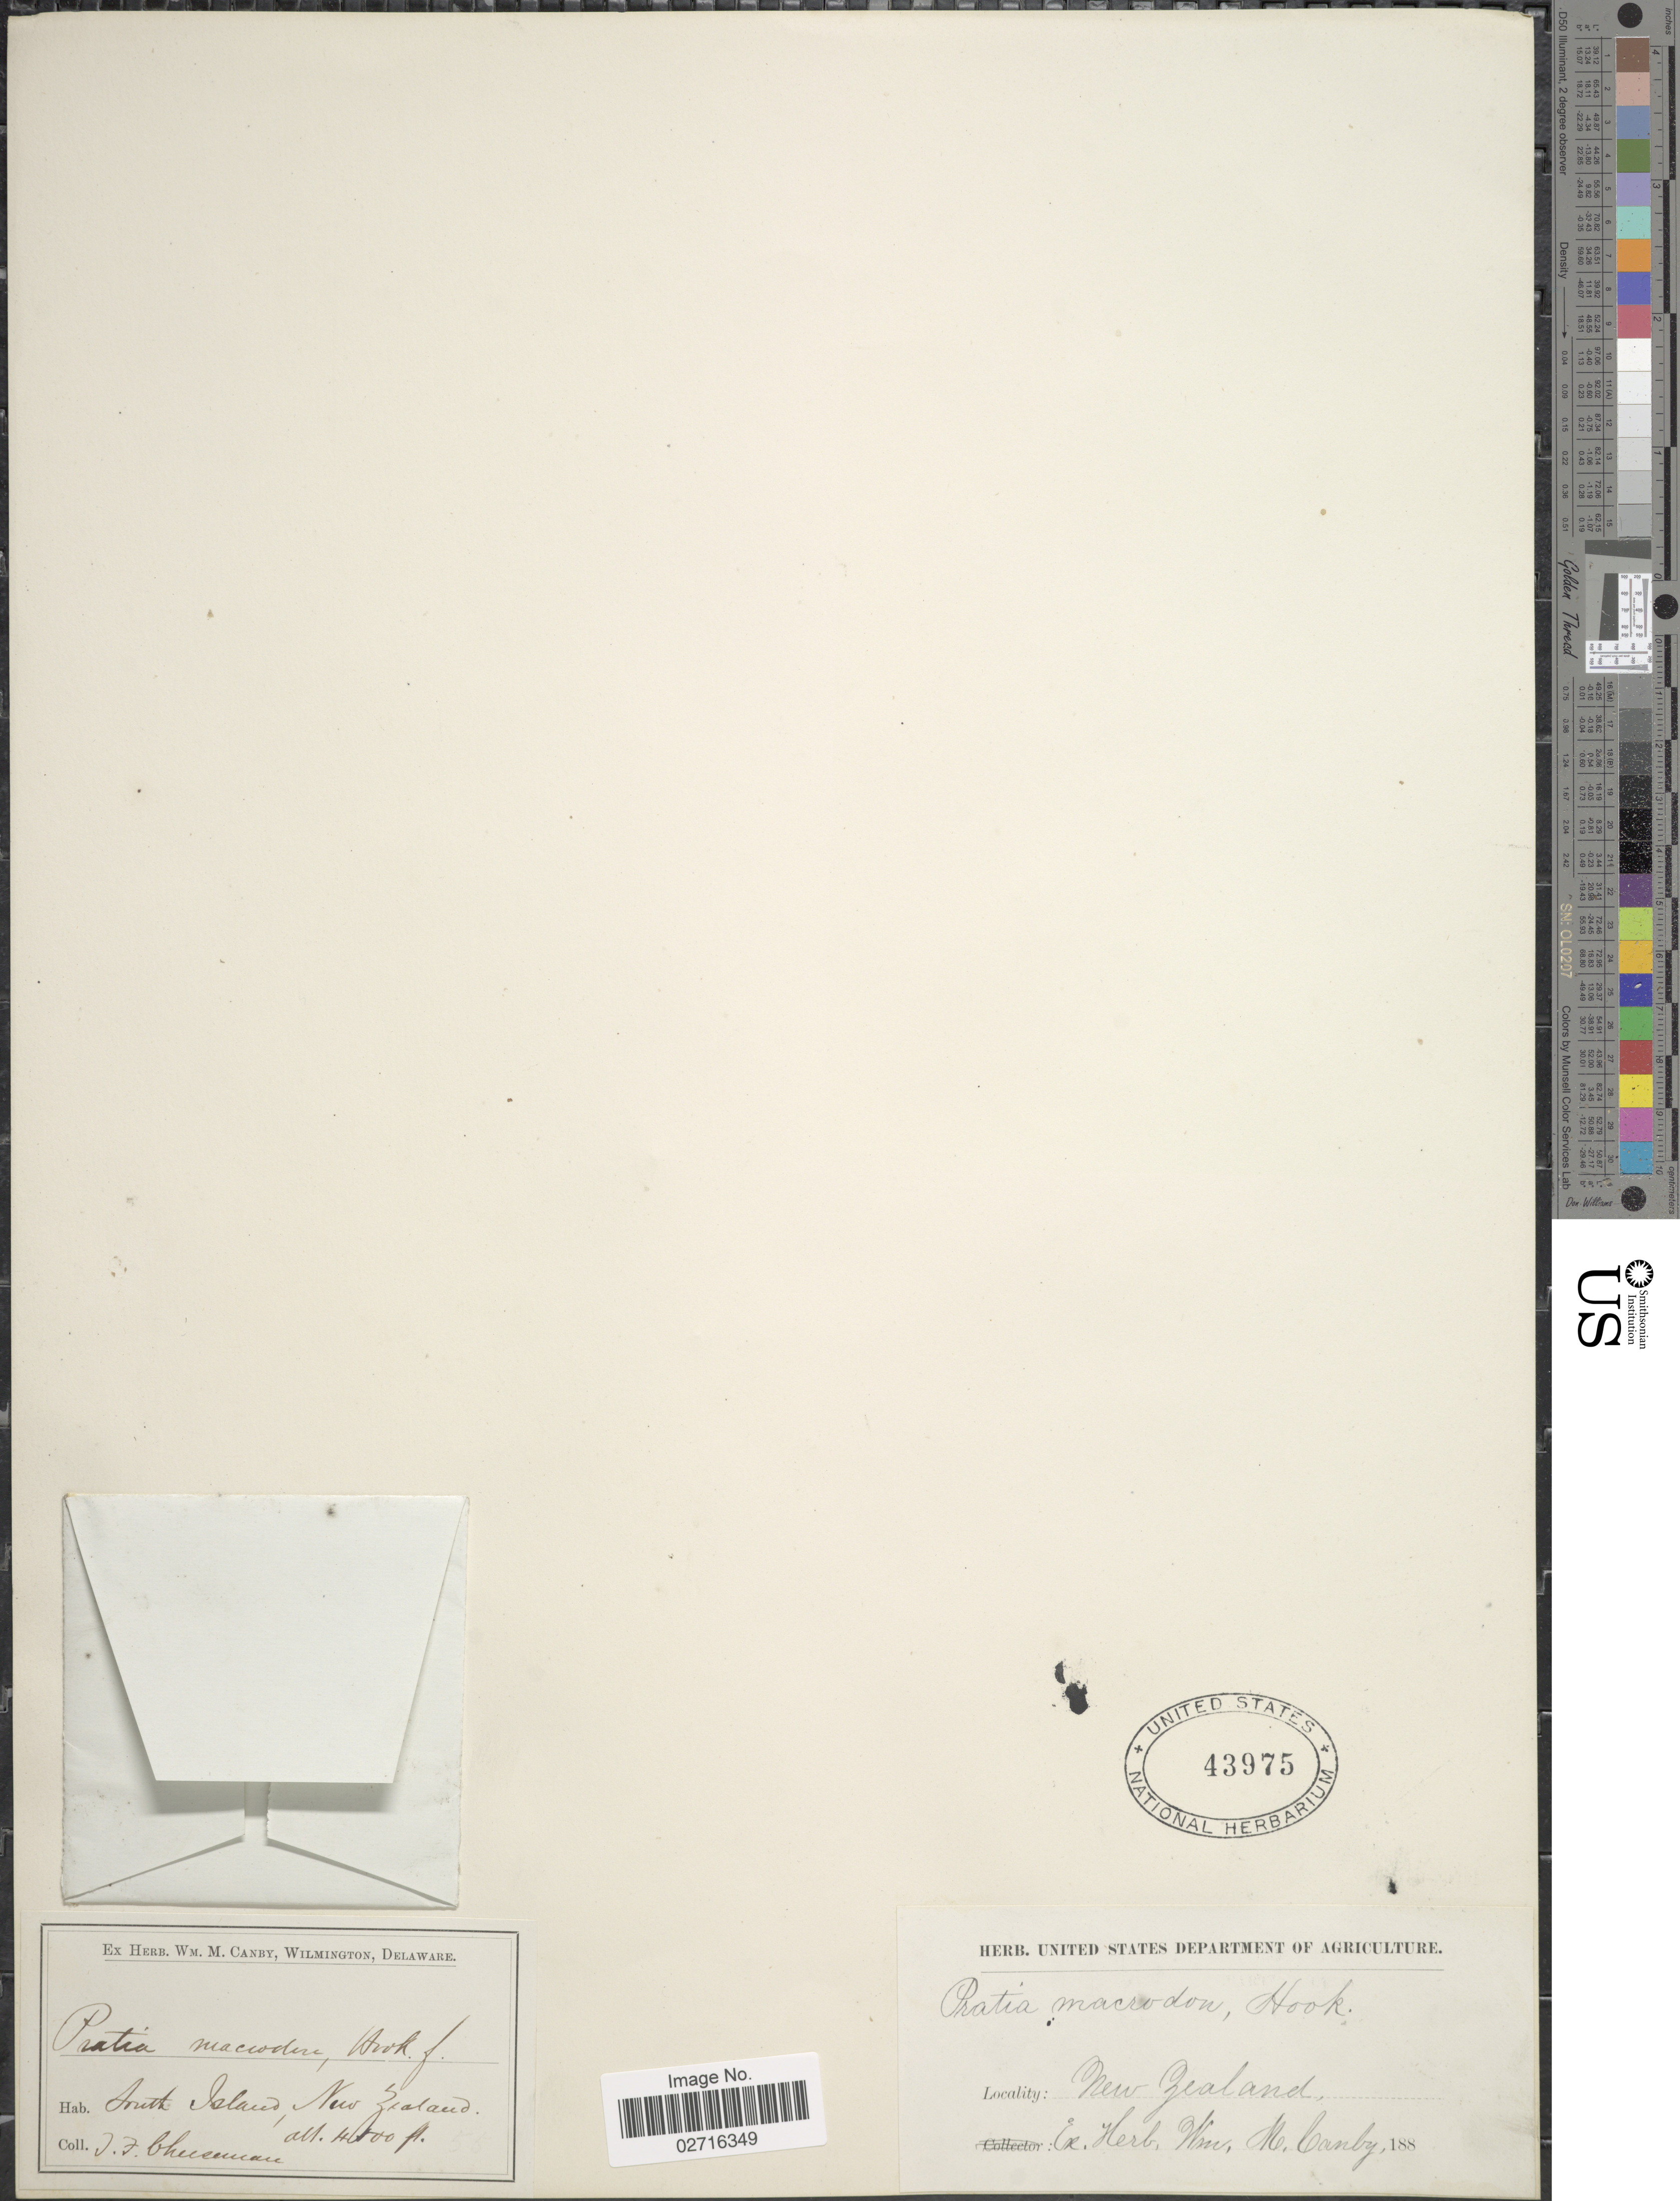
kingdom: Plantae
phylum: Tracheophyta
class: Magnoliopsida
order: Asterales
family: Campanulaceae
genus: Pratia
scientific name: Pratia macrodon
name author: Hook. f.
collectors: T. F. Cheeseman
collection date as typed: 188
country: New Zealand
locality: South Island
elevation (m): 1372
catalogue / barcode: US 43975